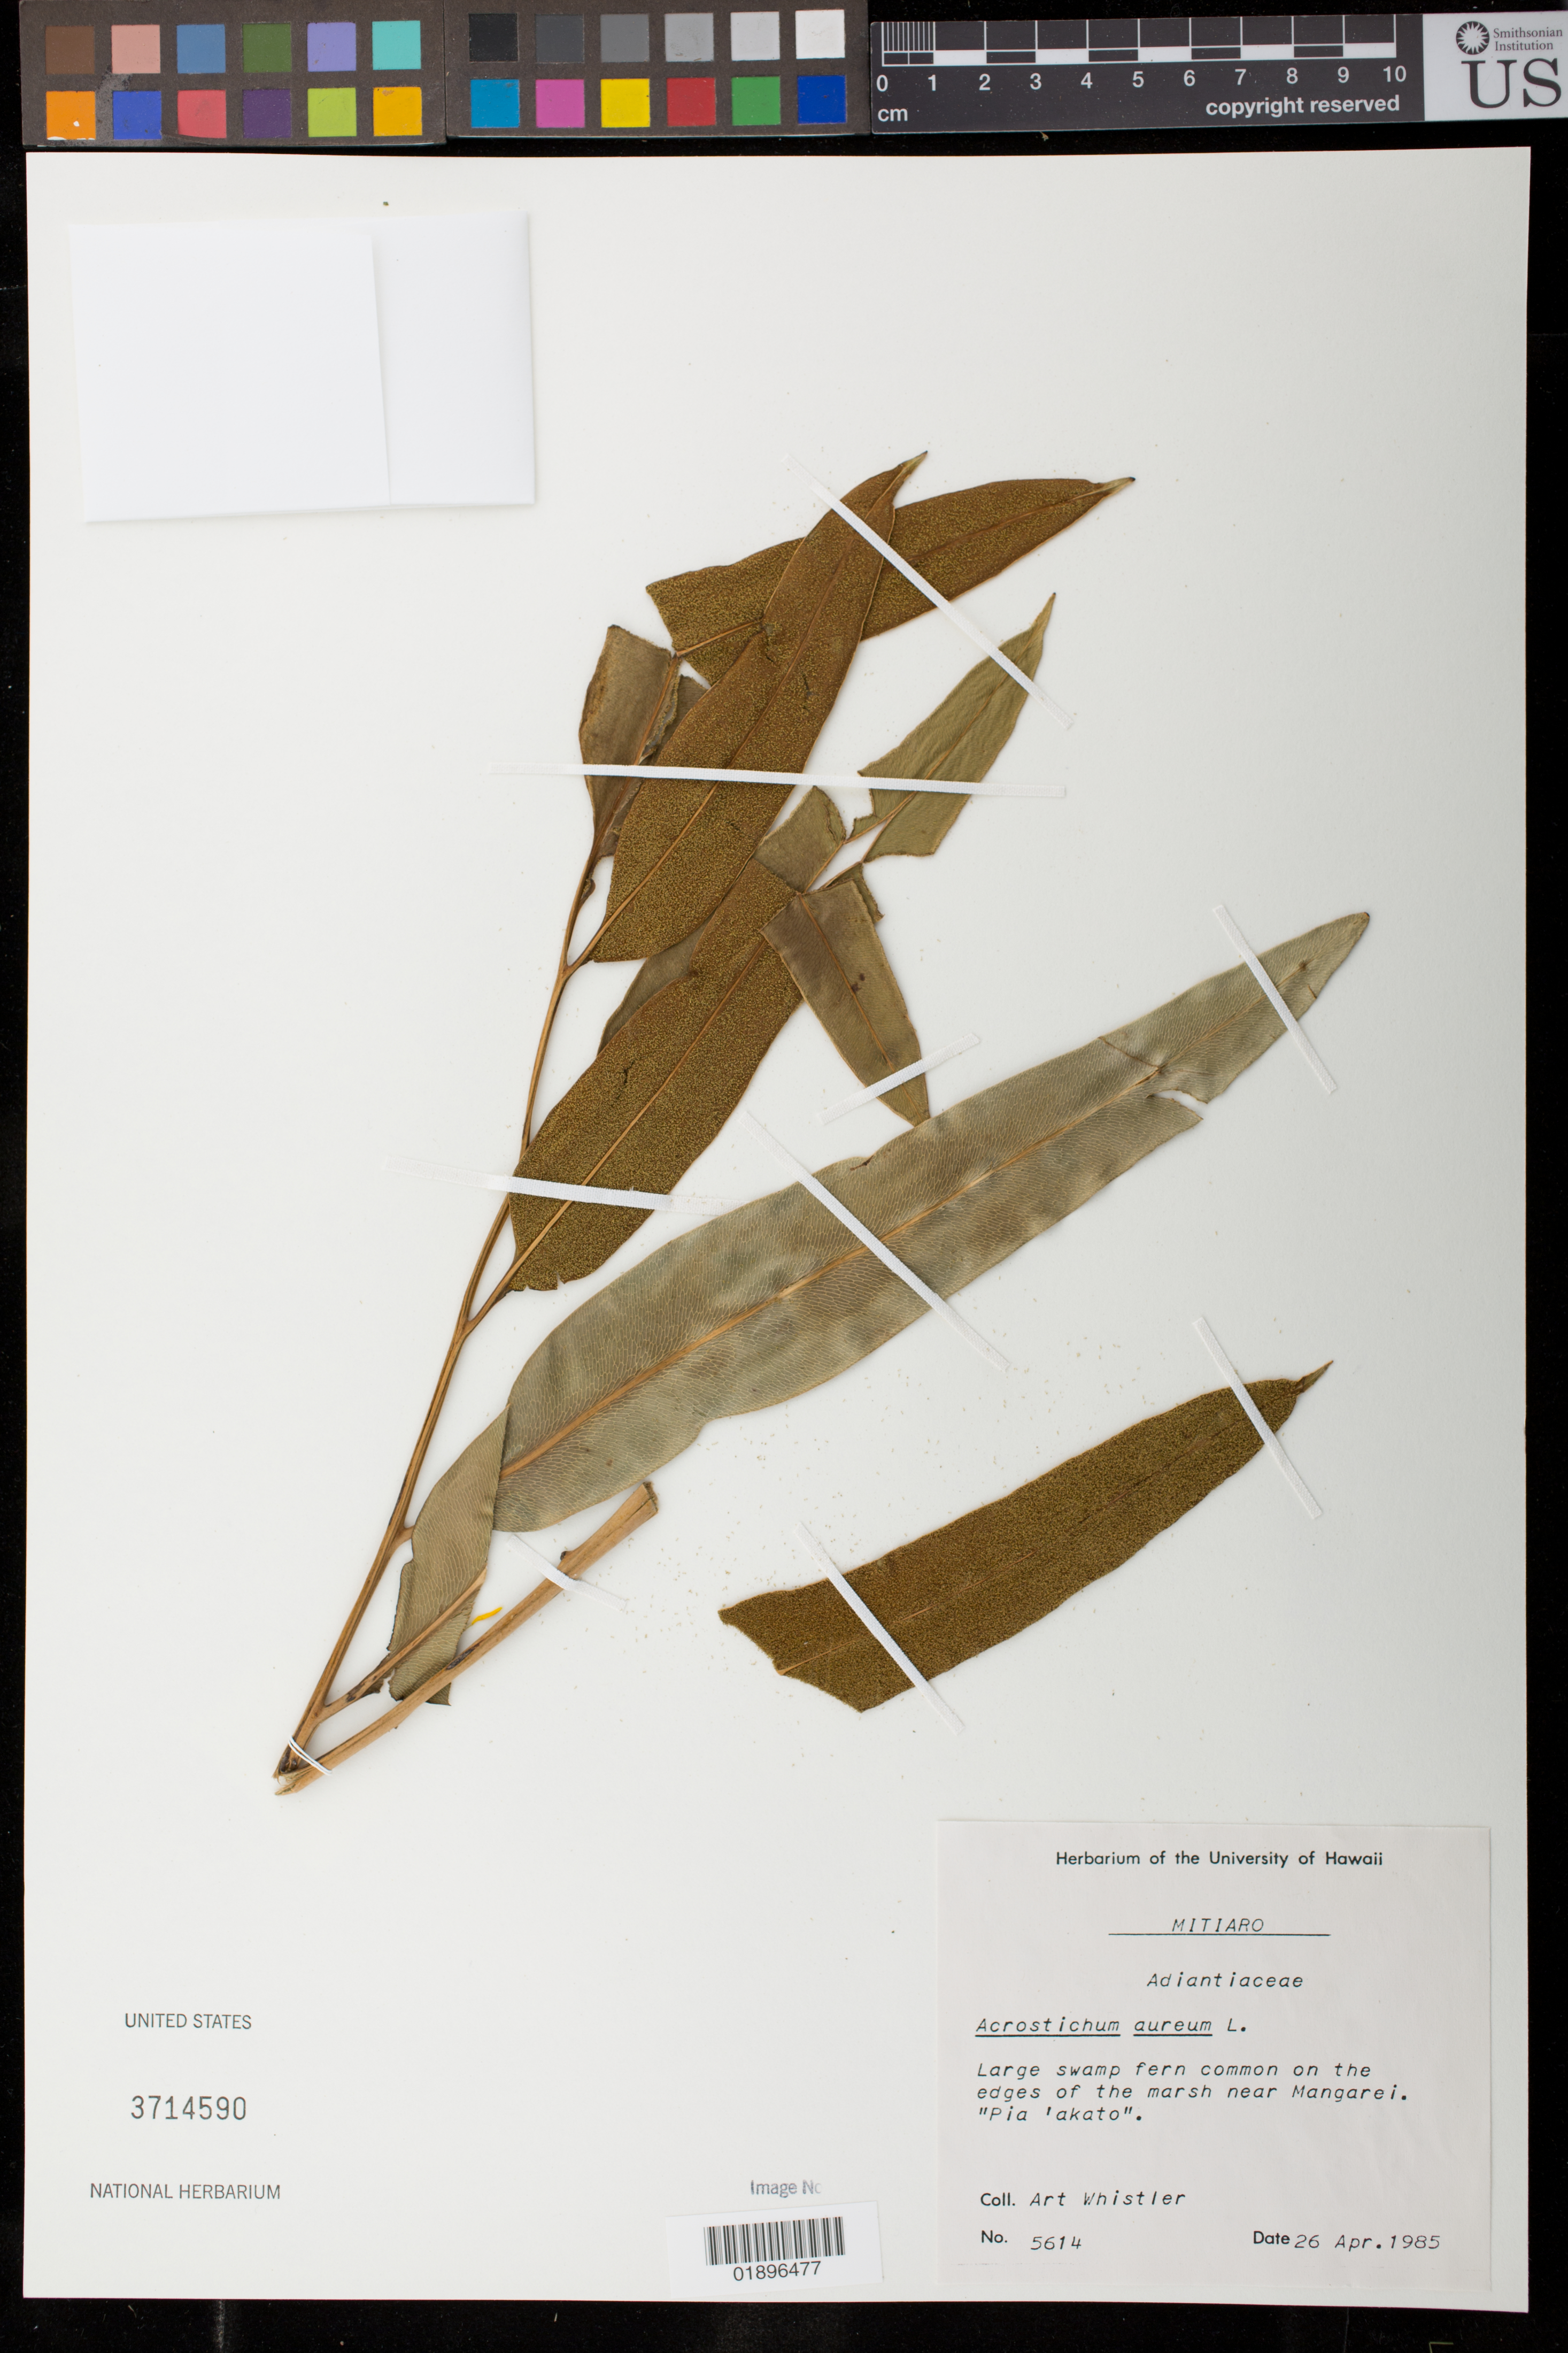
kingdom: Plantae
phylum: Tracheophyta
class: Polypodiopsida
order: Polypodiales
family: Pteridaceae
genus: Acrostichum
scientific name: Acrostichum aureum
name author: L.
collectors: A. Whistler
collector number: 5614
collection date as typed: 26 Apr 1985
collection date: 1985-04-26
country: Cook Islands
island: Mitiaro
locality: On the edges of the marsh near Mangarei. "Pia 'akato"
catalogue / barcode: US 3714590